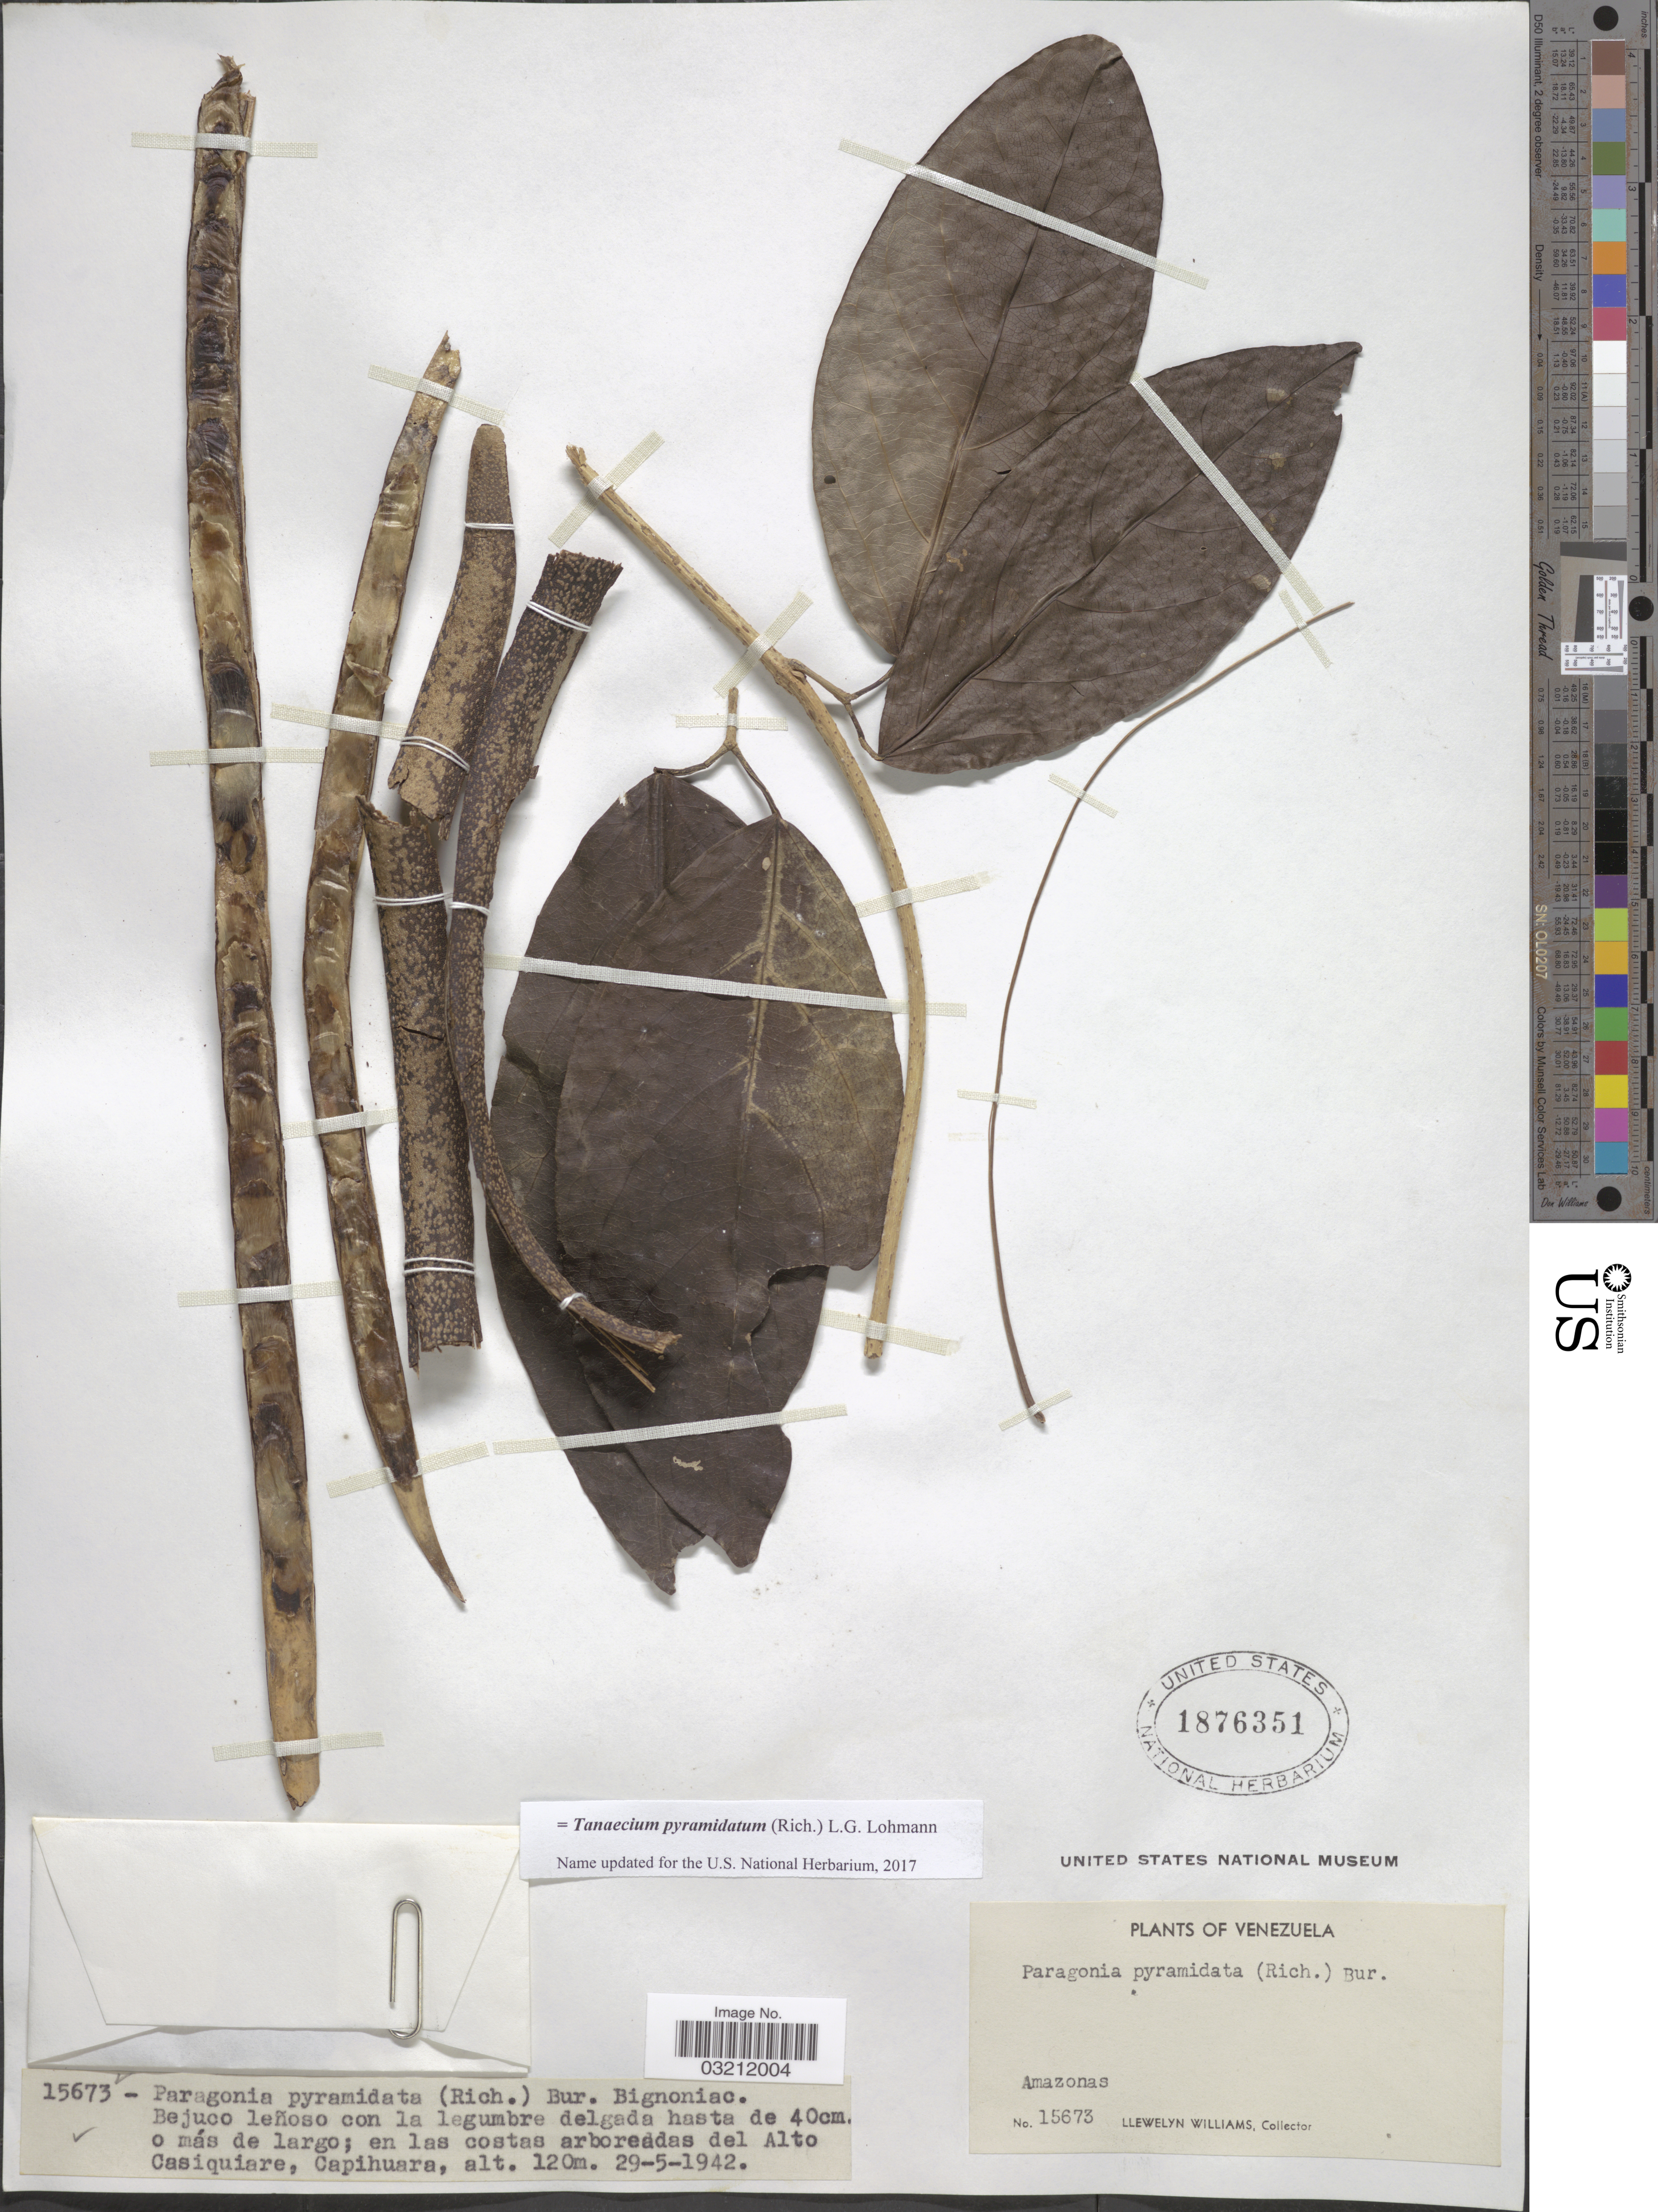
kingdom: Plantae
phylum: Tracheophyta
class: Magnoliopsida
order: Lamiales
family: Bignoniaceae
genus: Tanaecium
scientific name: Tanaecium pyramidatum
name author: (Rich.) L.G. Lohmann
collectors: Ll. Williams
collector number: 15673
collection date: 1942-05-29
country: Venezuela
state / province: Amazonas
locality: En las costas arboreadas del Alto Casiquiare, Capihuara.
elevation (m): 120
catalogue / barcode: US 1876351